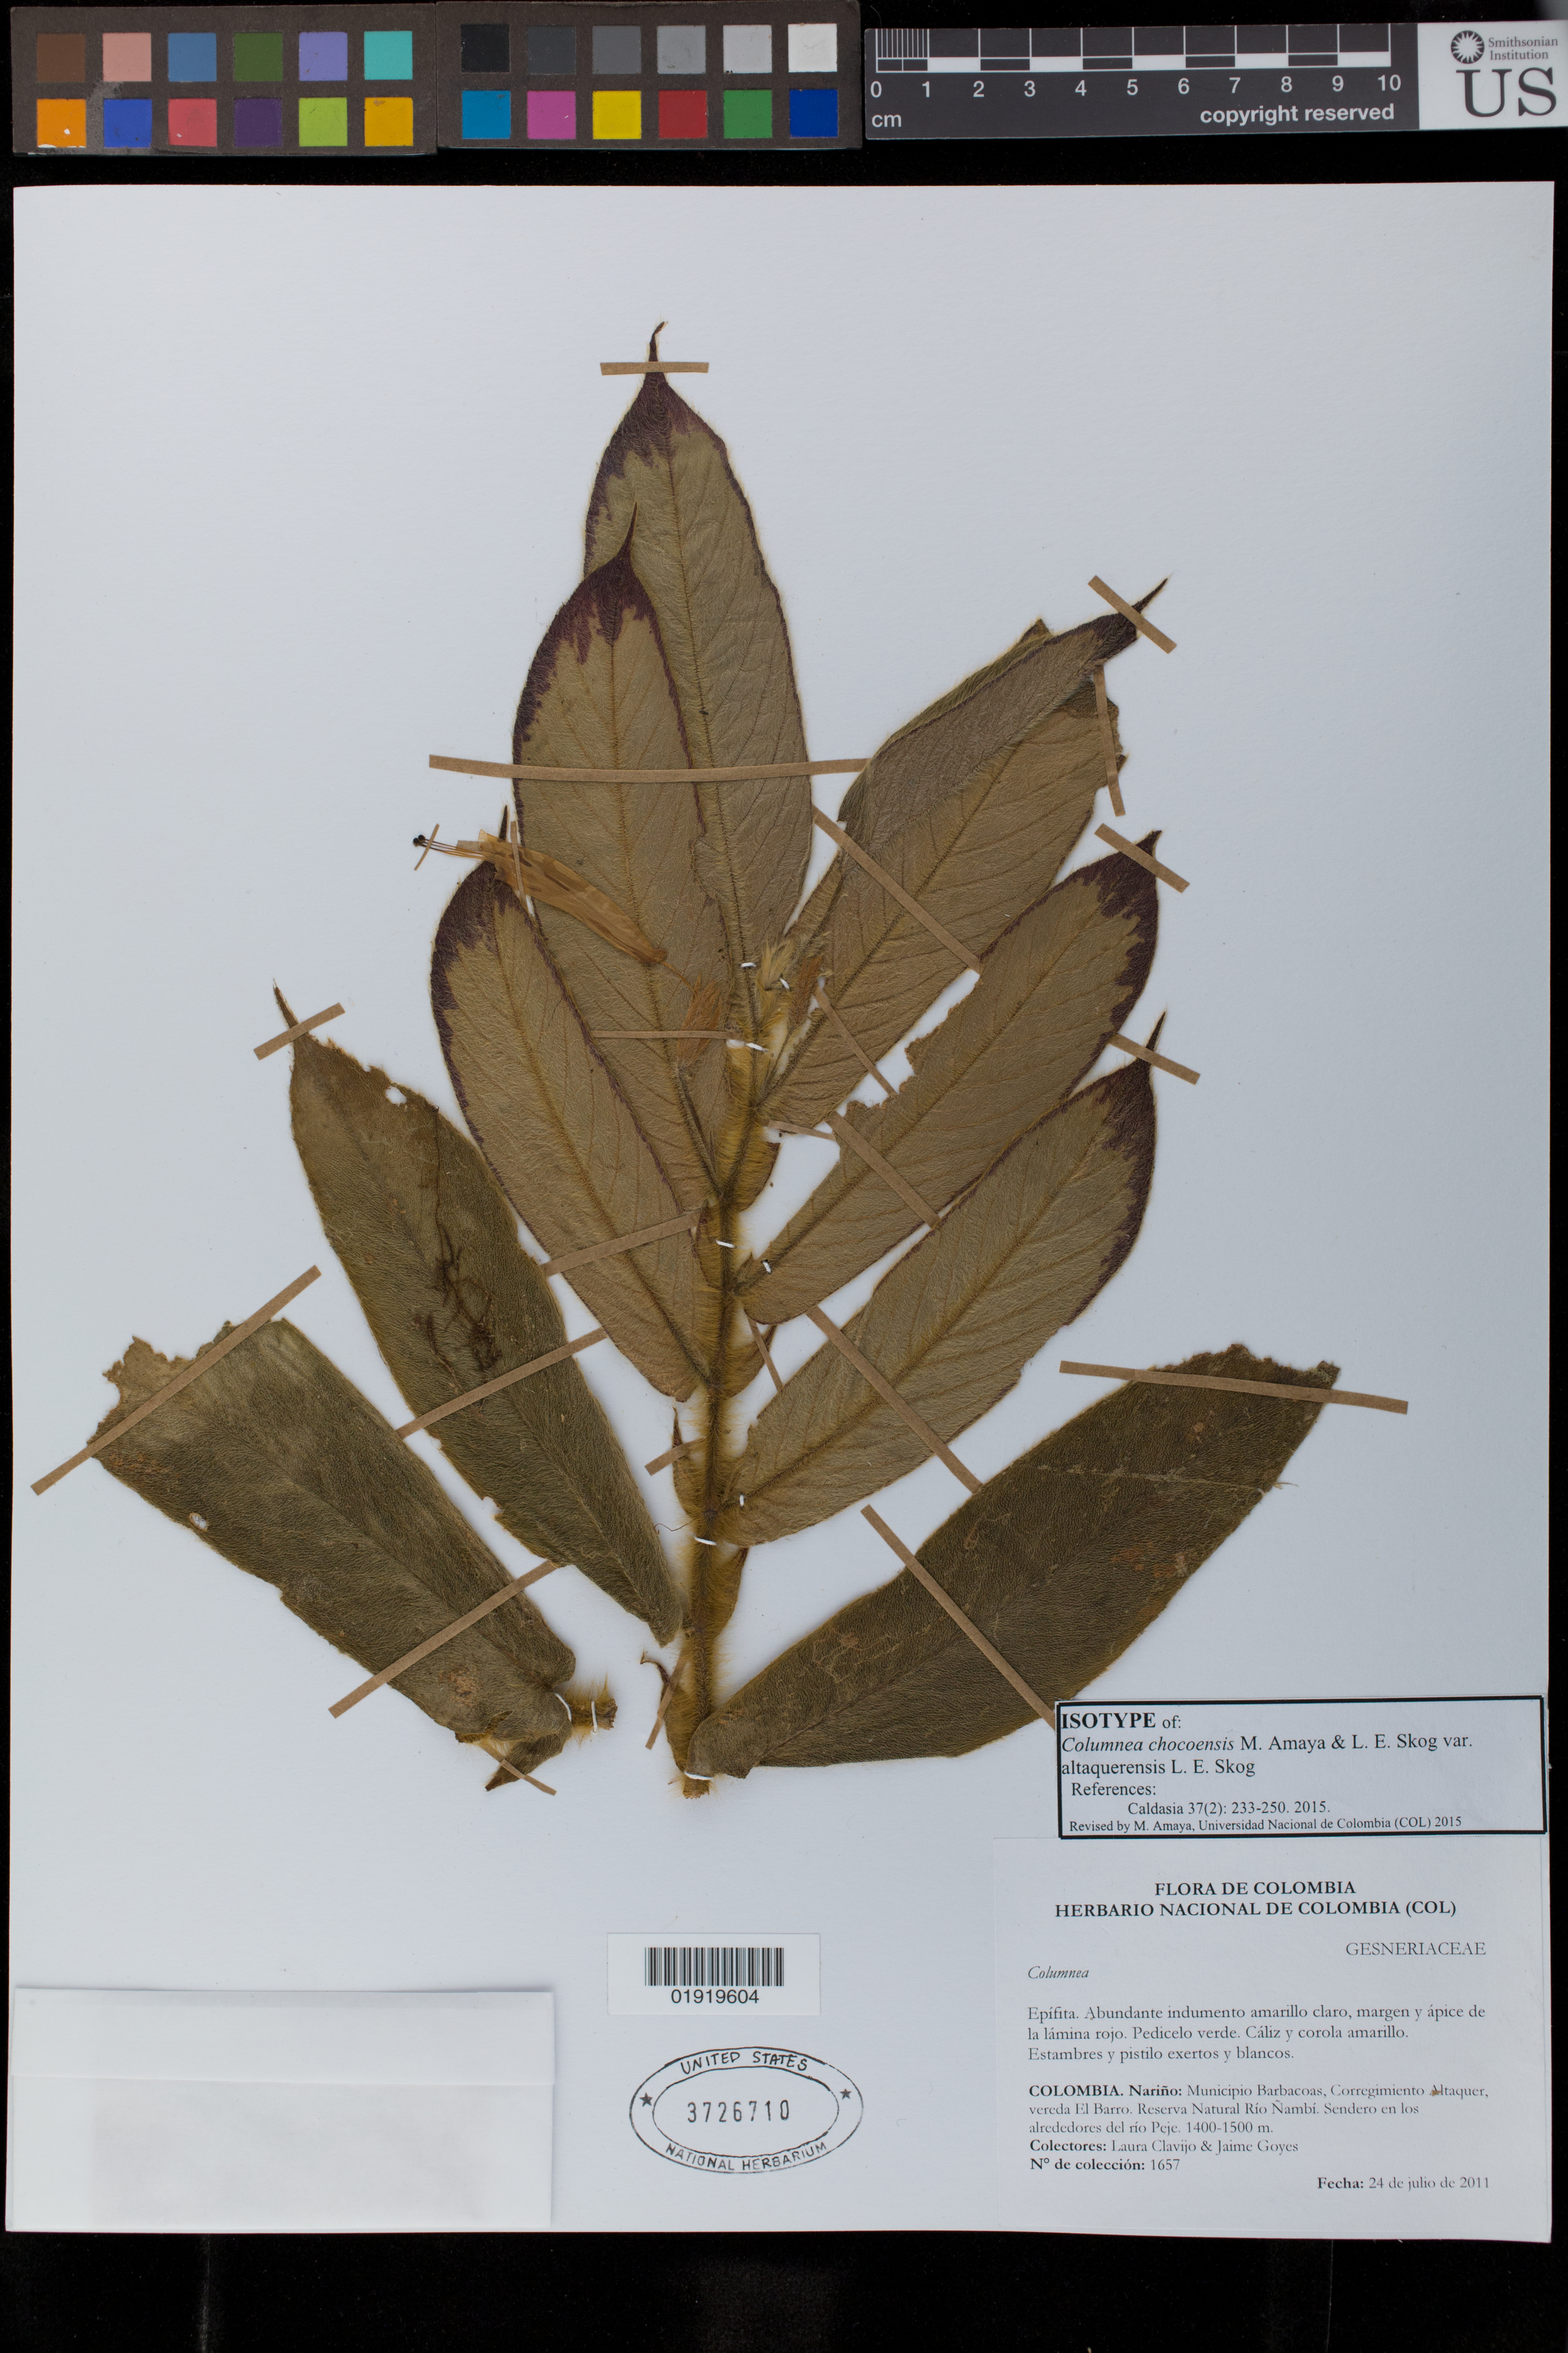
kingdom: Plantae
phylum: Tracheophyta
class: Magnoliopsida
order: Lamiales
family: Gesneriaceae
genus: Columnea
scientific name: Columnea chocoensis var. altaquerensis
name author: L.E. Skog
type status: Isotype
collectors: L. Clavijo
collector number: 1657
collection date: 2011-07-24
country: Colombia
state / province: Nariño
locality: Nariño: Municipio Barbacoas, Corregimiento Altaquer, vereda El Barro, Reserva Natural Río Ñambí. Sendero en los alrededores del río Peje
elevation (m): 1400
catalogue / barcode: US 3726710